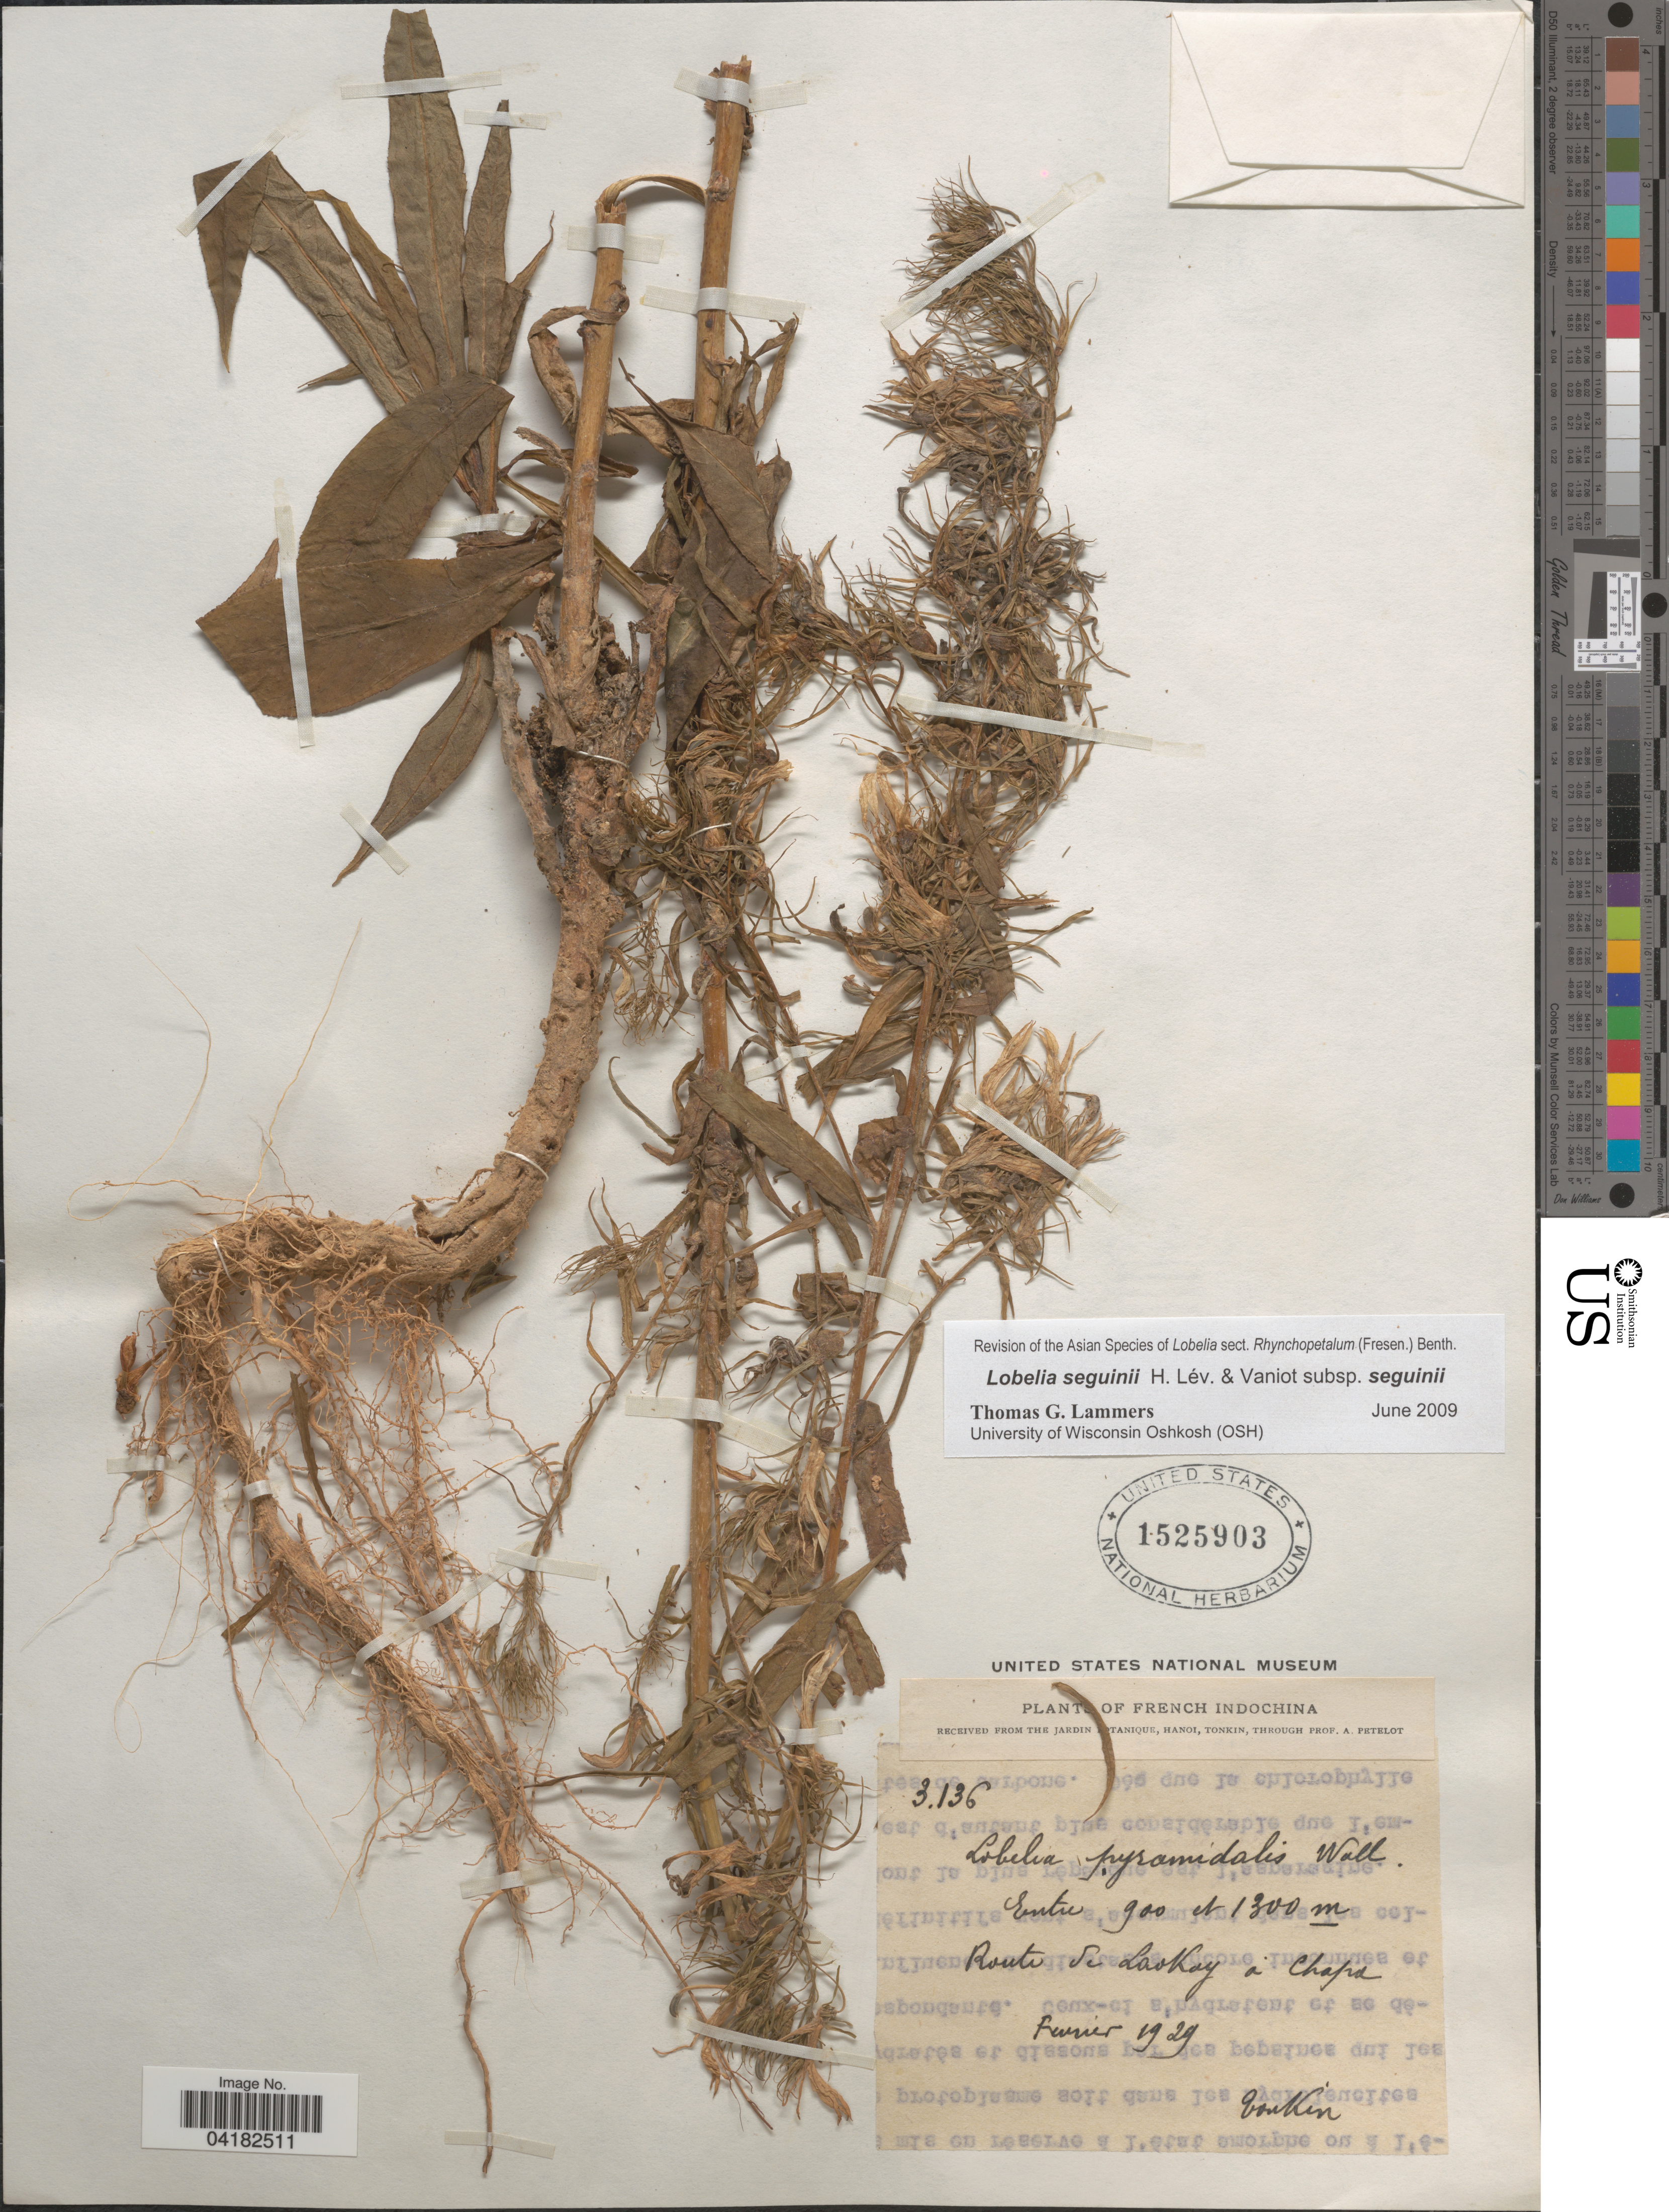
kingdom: Plantae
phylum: Tracheophyta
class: Magnoliopsida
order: Asterales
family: Campanulaceae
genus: Lobelia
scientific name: Lobelia seguinii subsp. seguinii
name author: H. Lév. & Vaniot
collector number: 3136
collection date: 1929-02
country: Vietnam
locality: French Indochina. Route du Laokay à Chapa. Tonkin.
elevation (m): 900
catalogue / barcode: US 1525903